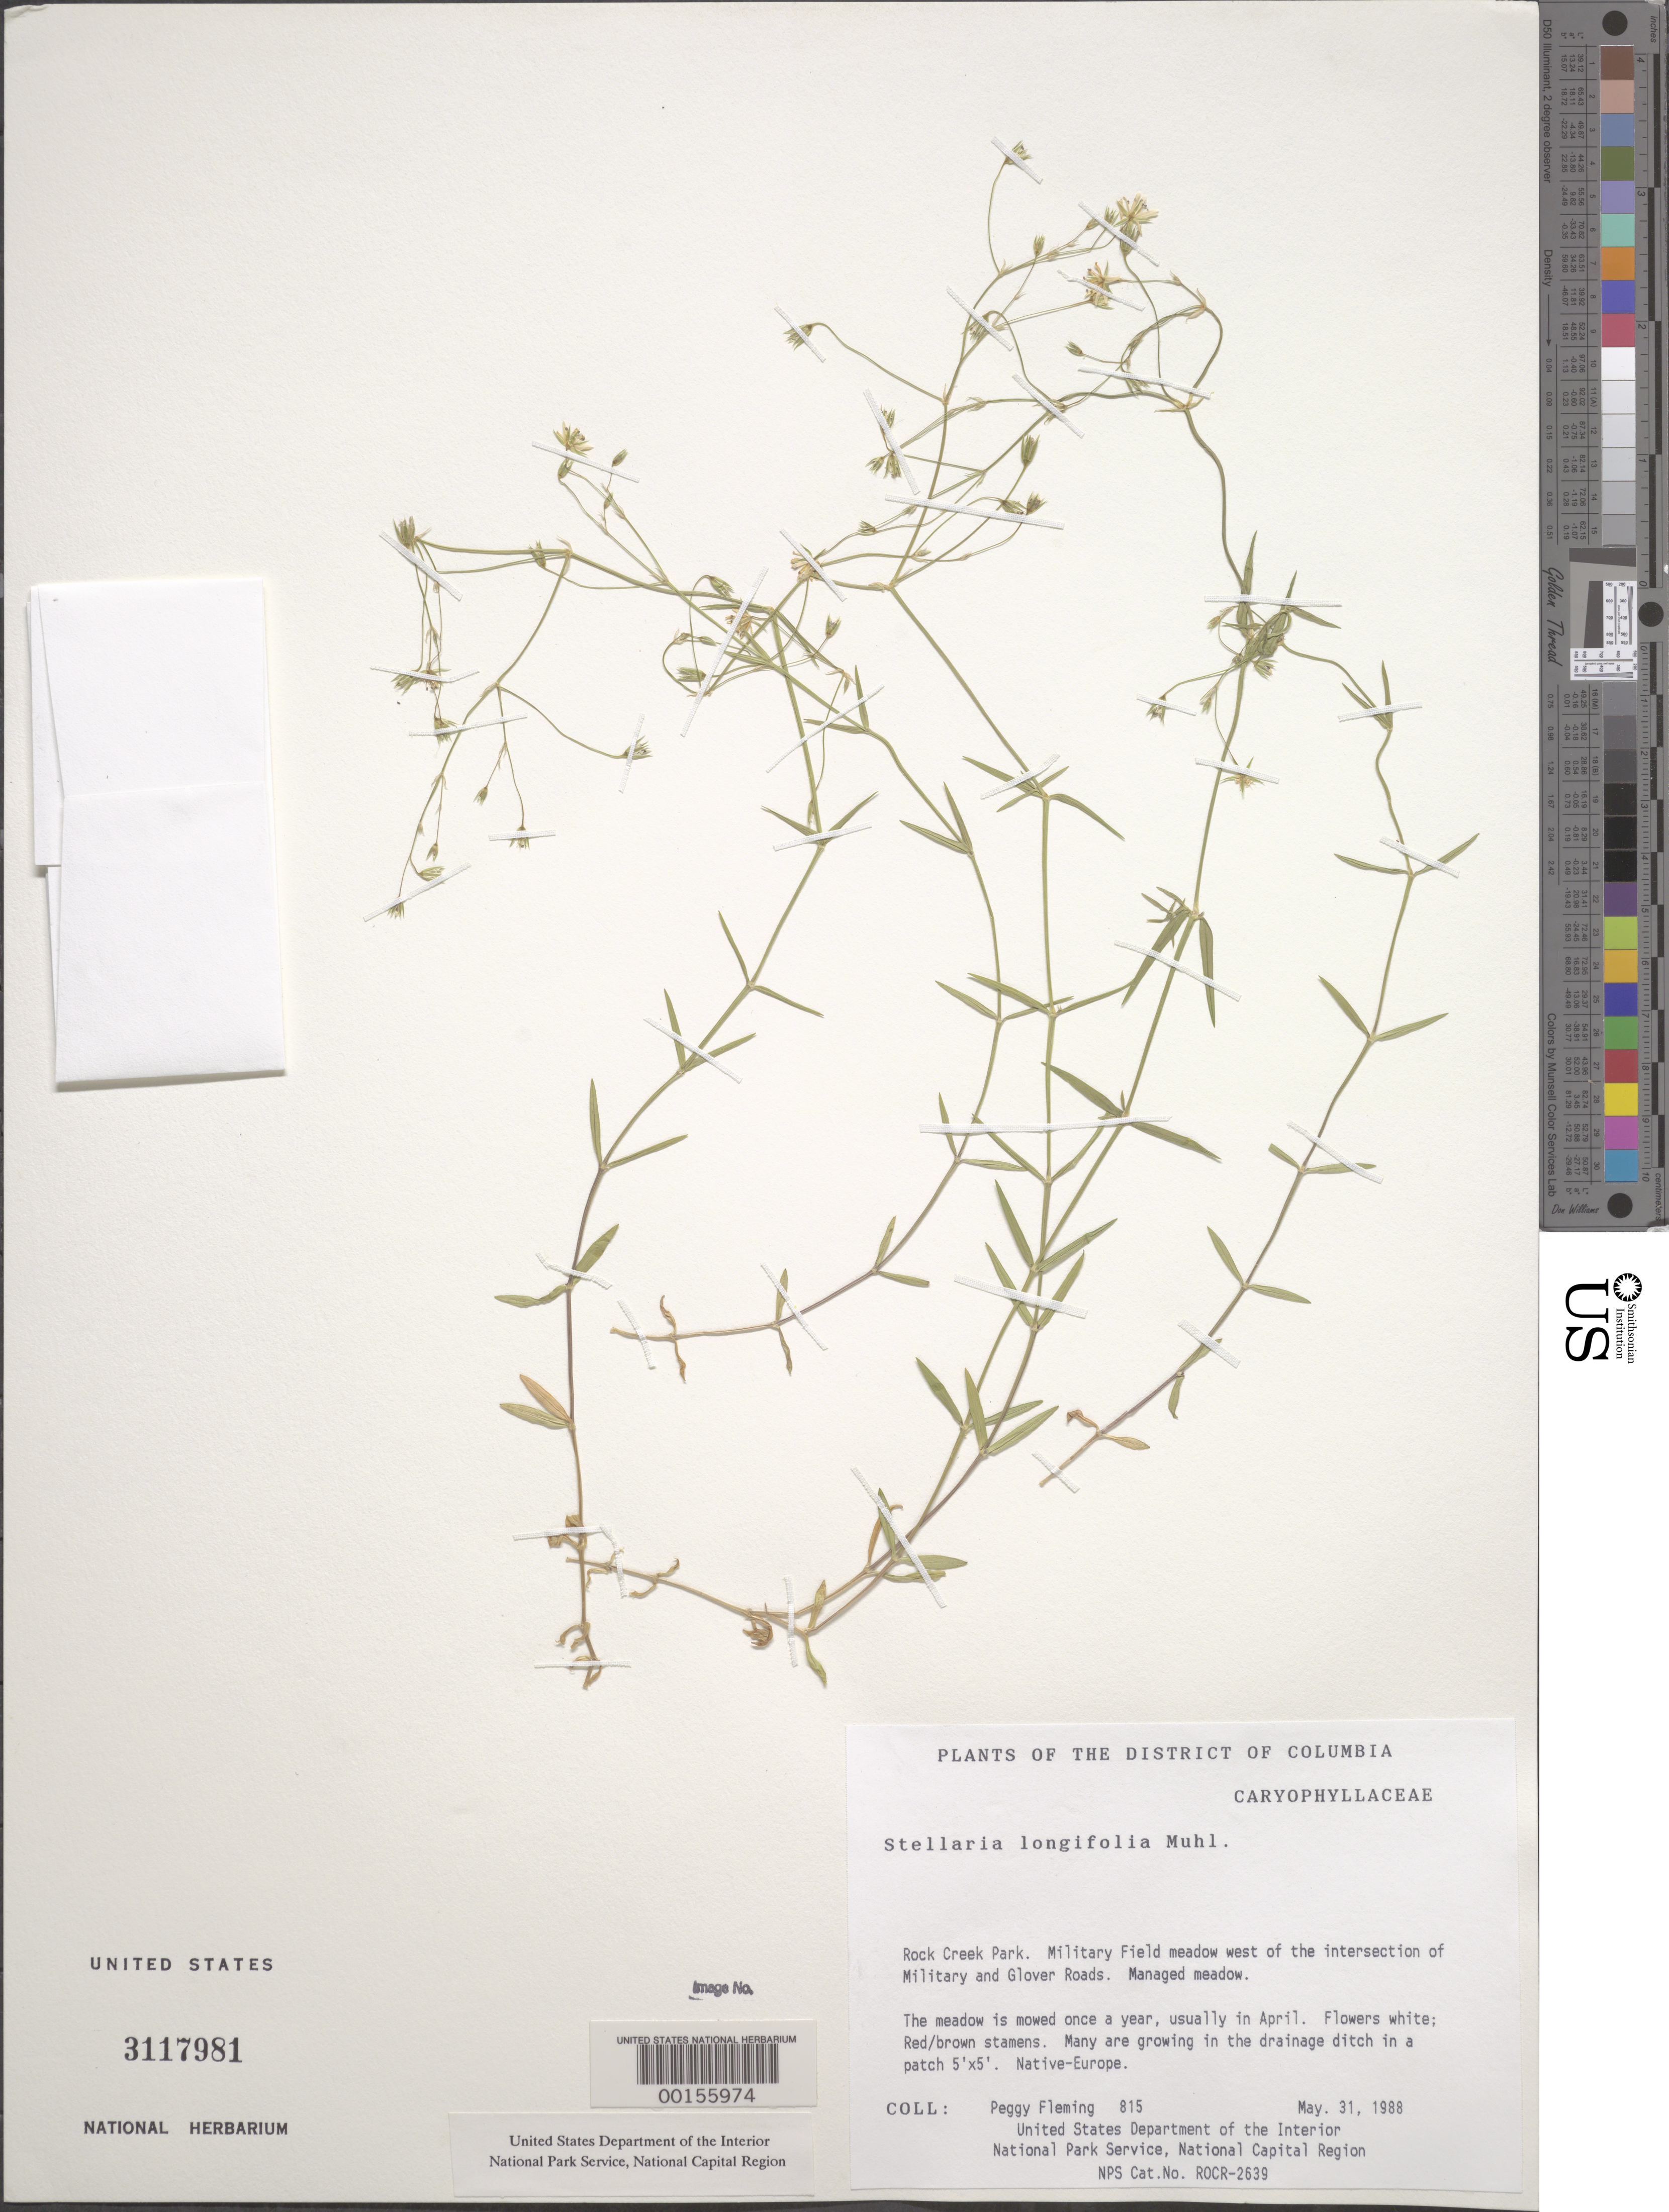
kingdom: Plantae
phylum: Tracheophyta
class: Magnoliopsida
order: Caryophyllales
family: Caryophyllaceae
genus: Stellaria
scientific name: Stellaria longifolia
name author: Muhl. ex Willd.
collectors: P. Fleming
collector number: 815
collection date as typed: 31 May 1988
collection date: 1988-05-31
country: United States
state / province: District of Columbia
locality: Rock Creek Park, Military field meadow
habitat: Managed meadow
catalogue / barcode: US 3117981